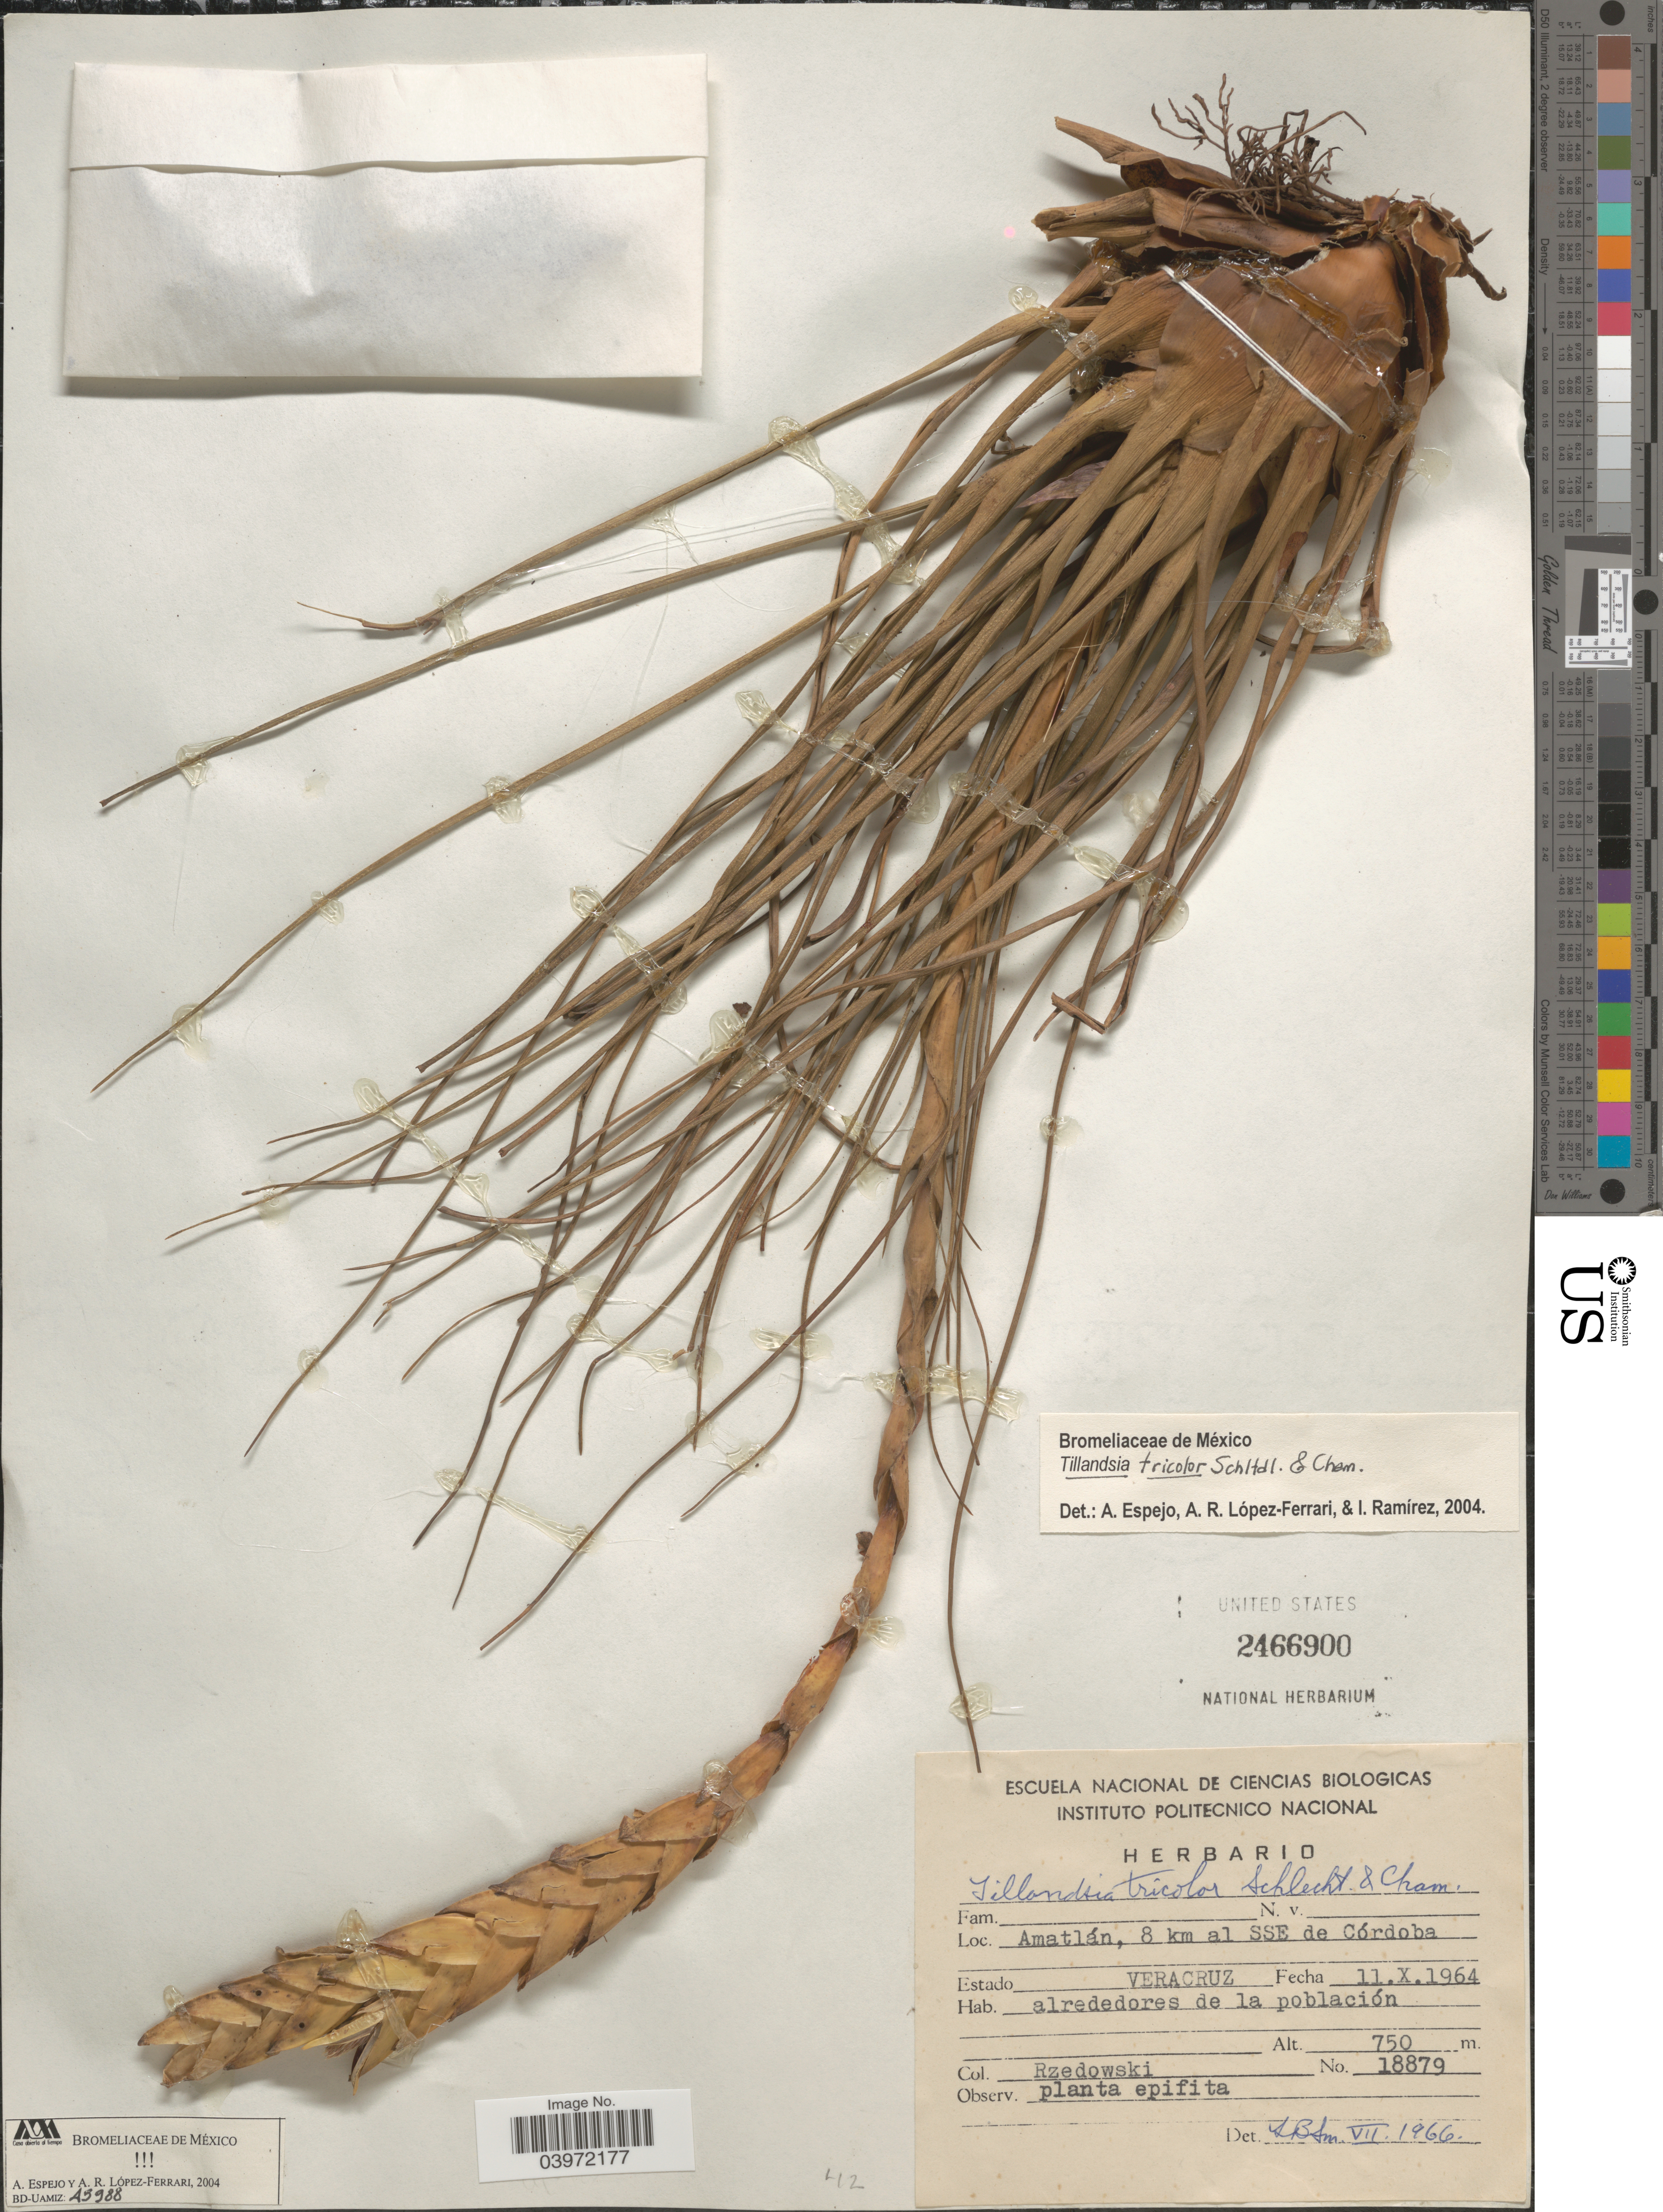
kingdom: Plantae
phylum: Tracheophyta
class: Liliopsida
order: Poales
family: Bromeliaceae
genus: Tillandsia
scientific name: Tillandsia tricolor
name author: Schltdl. & Cham.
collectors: Rzedowski, --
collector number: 18879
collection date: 1964-10-11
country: Mexico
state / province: Veracruz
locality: Amatlán, 8 km al SSE de Córdaba. Estado Veracruz.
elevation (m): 750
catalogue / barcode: US 2466900